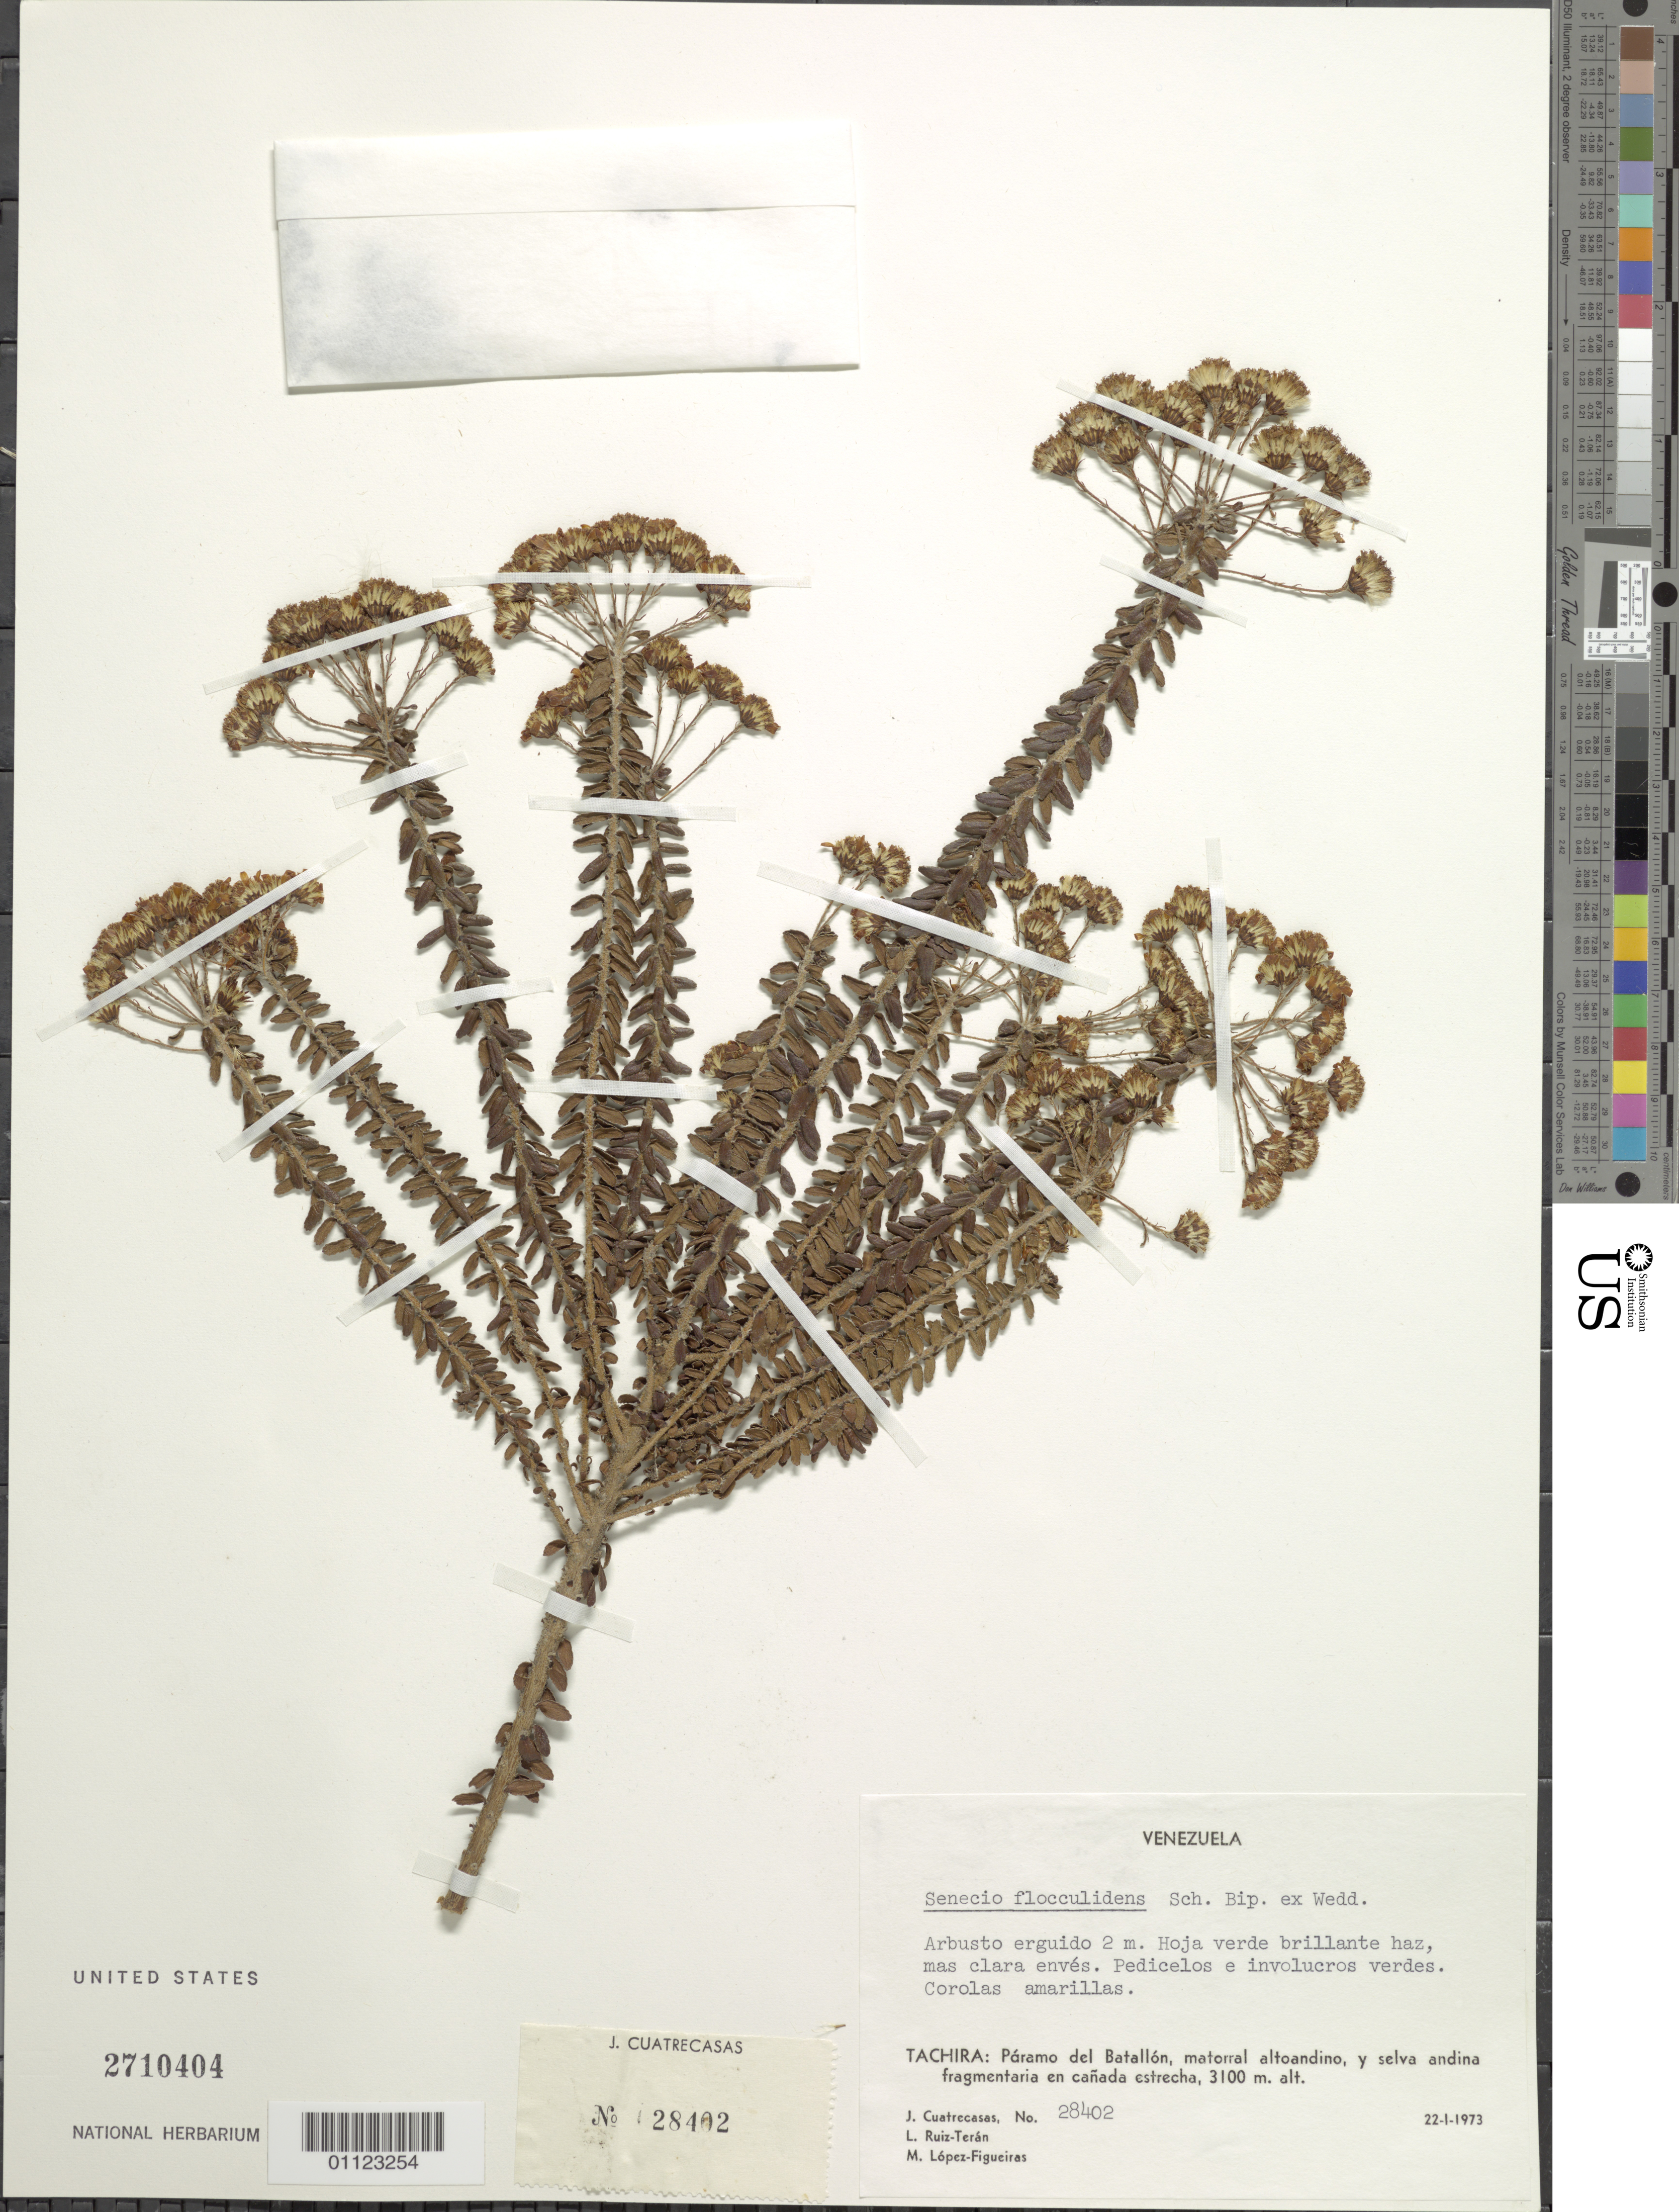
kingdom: Plantae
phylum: Tracheophyta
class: Magnoliopsida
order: Asterales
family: Asteraceae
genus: Pentacalia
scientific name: Pentacalia flocculidens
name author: (Sch. Bip. ex Wedd.) Cuatrec.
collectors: J. Cuatrecasas, L. E. Ruíz-Terán & M. López Figueiras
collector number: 28402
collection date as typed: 22 Jan 1973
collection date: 1973-01-22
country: Venezuela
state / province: Tachira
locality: Páramo del Batallon.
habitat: Matorral altoandino y selva andina fragmentaria en cañada estrecha.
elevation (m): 3420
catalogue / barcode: US 2710404